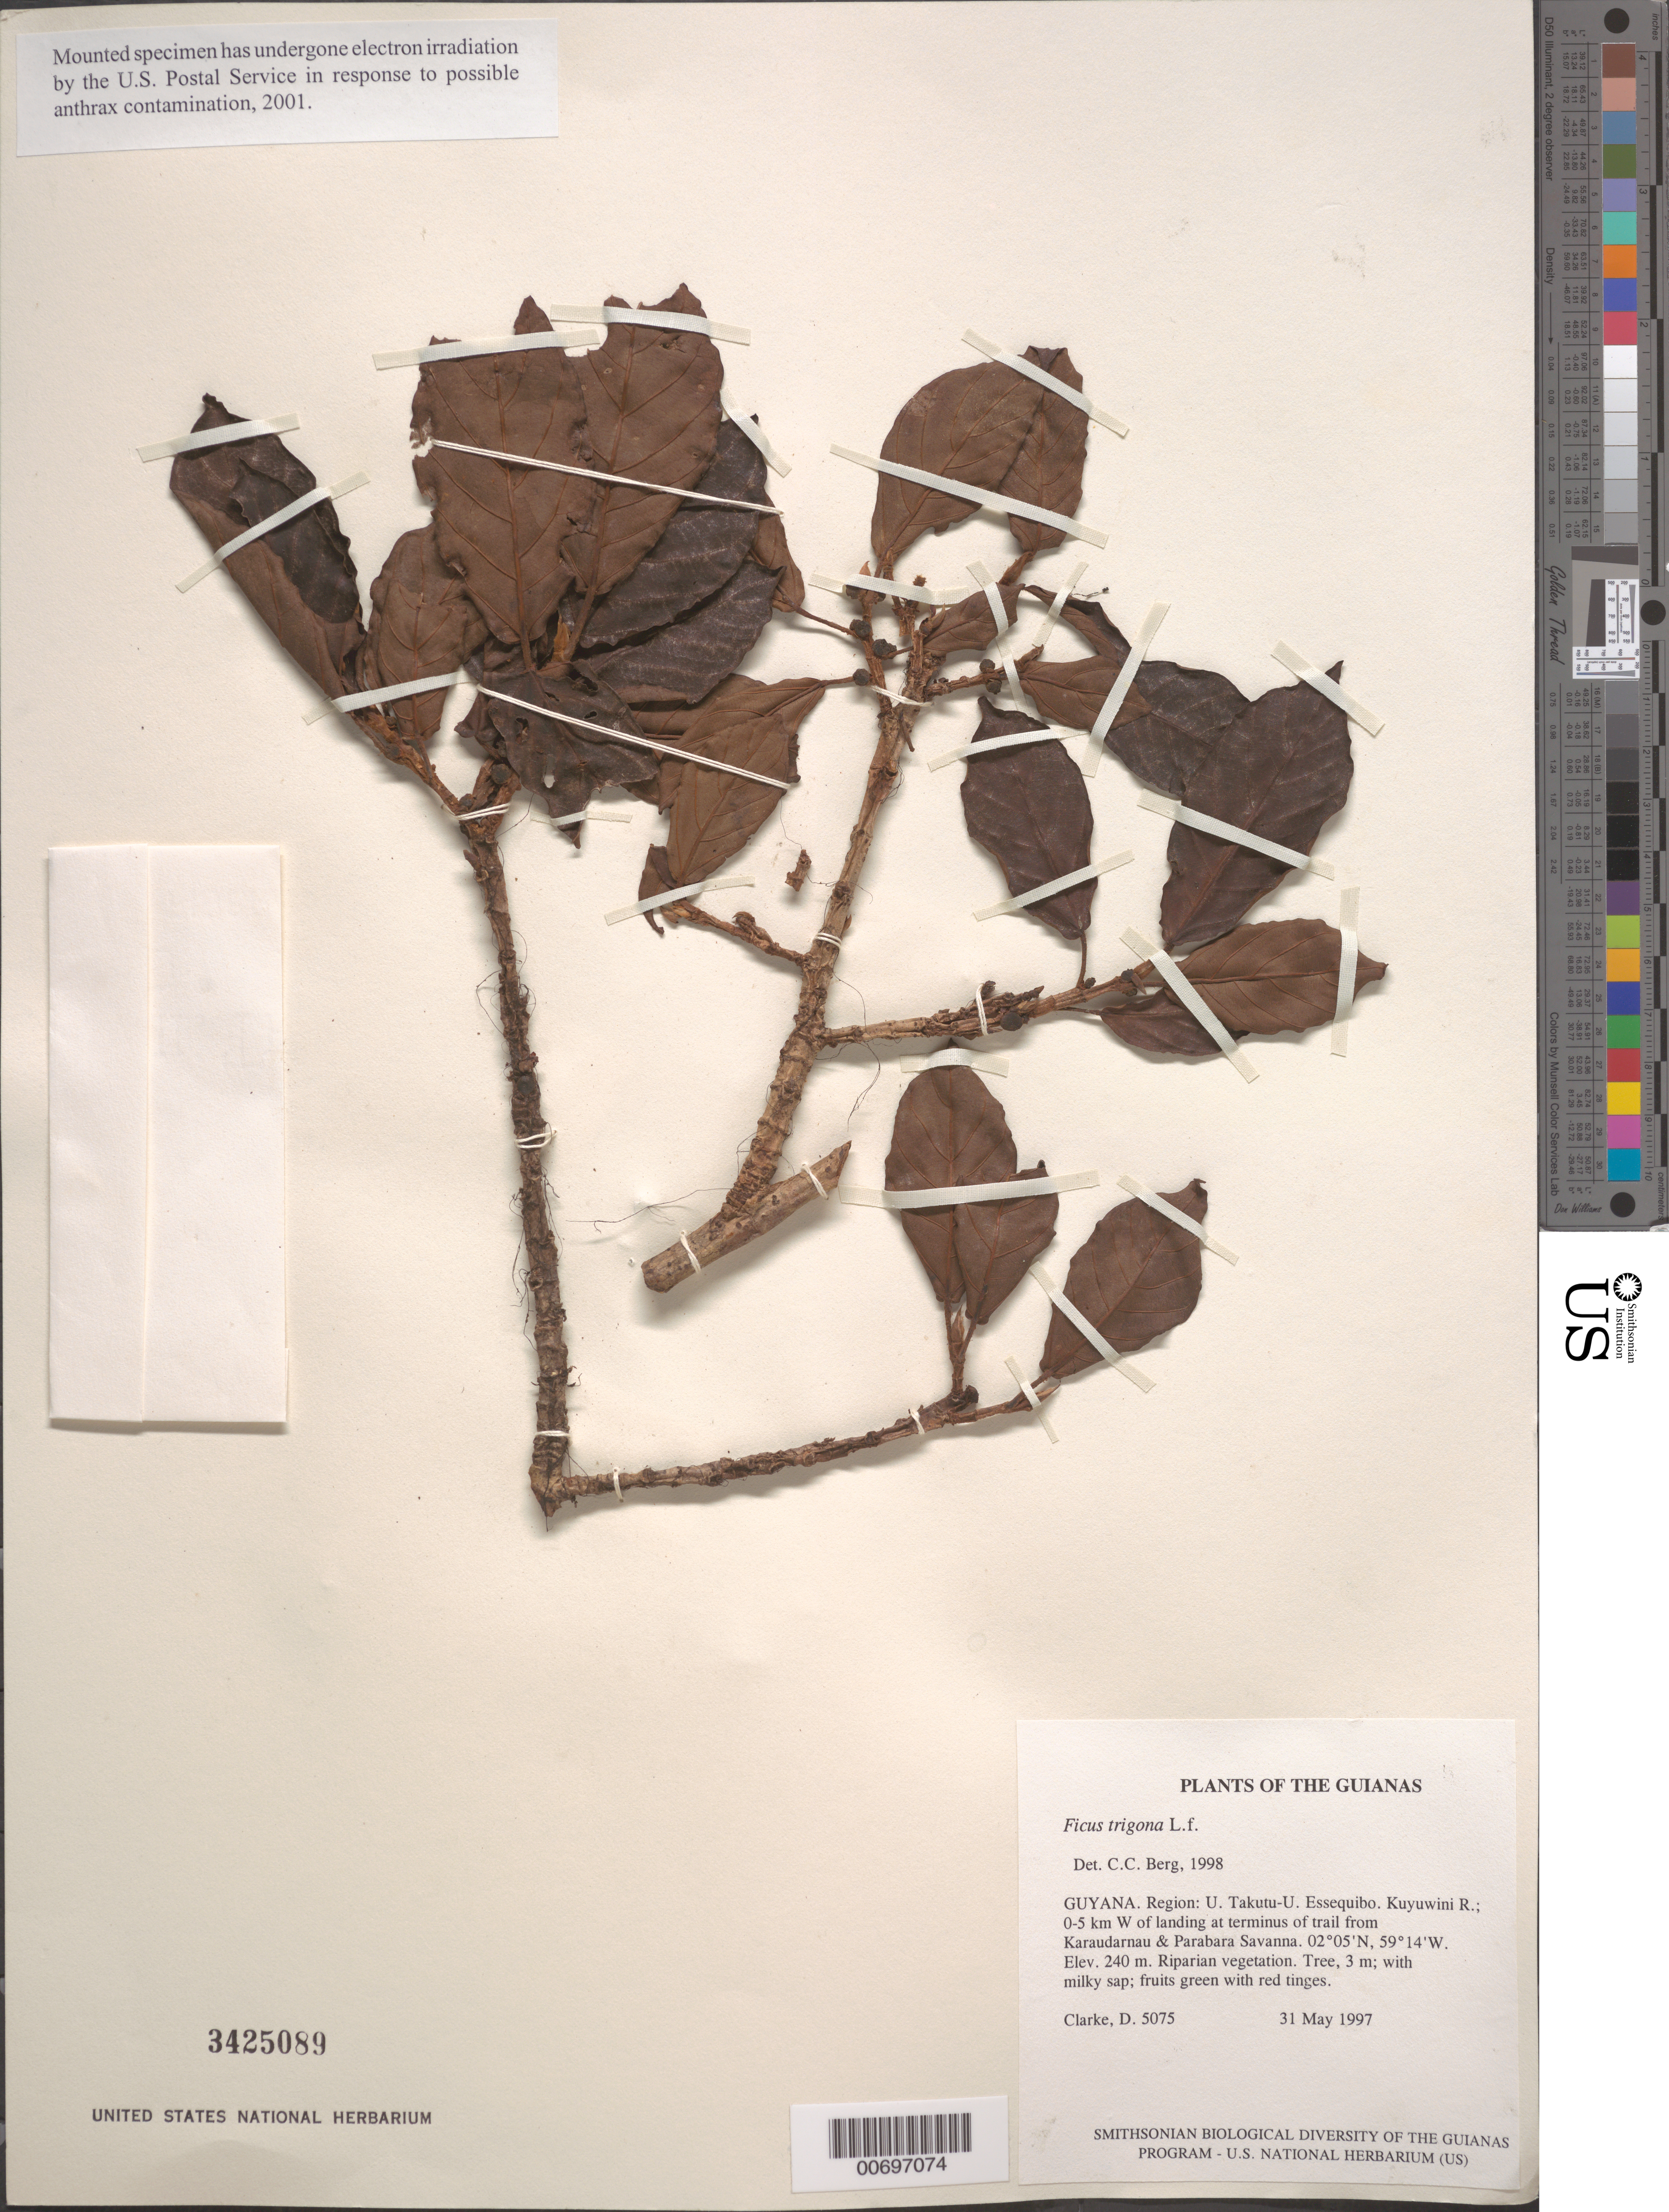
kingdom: Plantae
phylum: Tracheophyta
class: Magnoliopsida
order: Rosales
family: Moraceae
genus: Ficus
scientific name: Ficus trigona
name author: L. f.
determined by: Berg, C. C.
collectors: H. D. Clarke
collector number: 5075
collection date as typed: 31 May 1997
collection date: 1997-05-31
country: Guyana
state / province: U. Takutu-U. Essequibo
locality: Kuyuwini R.; 0-5 km W of landing at terminus of trail from Karaudarnau & Parabara Savanna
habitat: Riparian vegetation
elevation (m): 240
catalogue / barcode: US 3425089